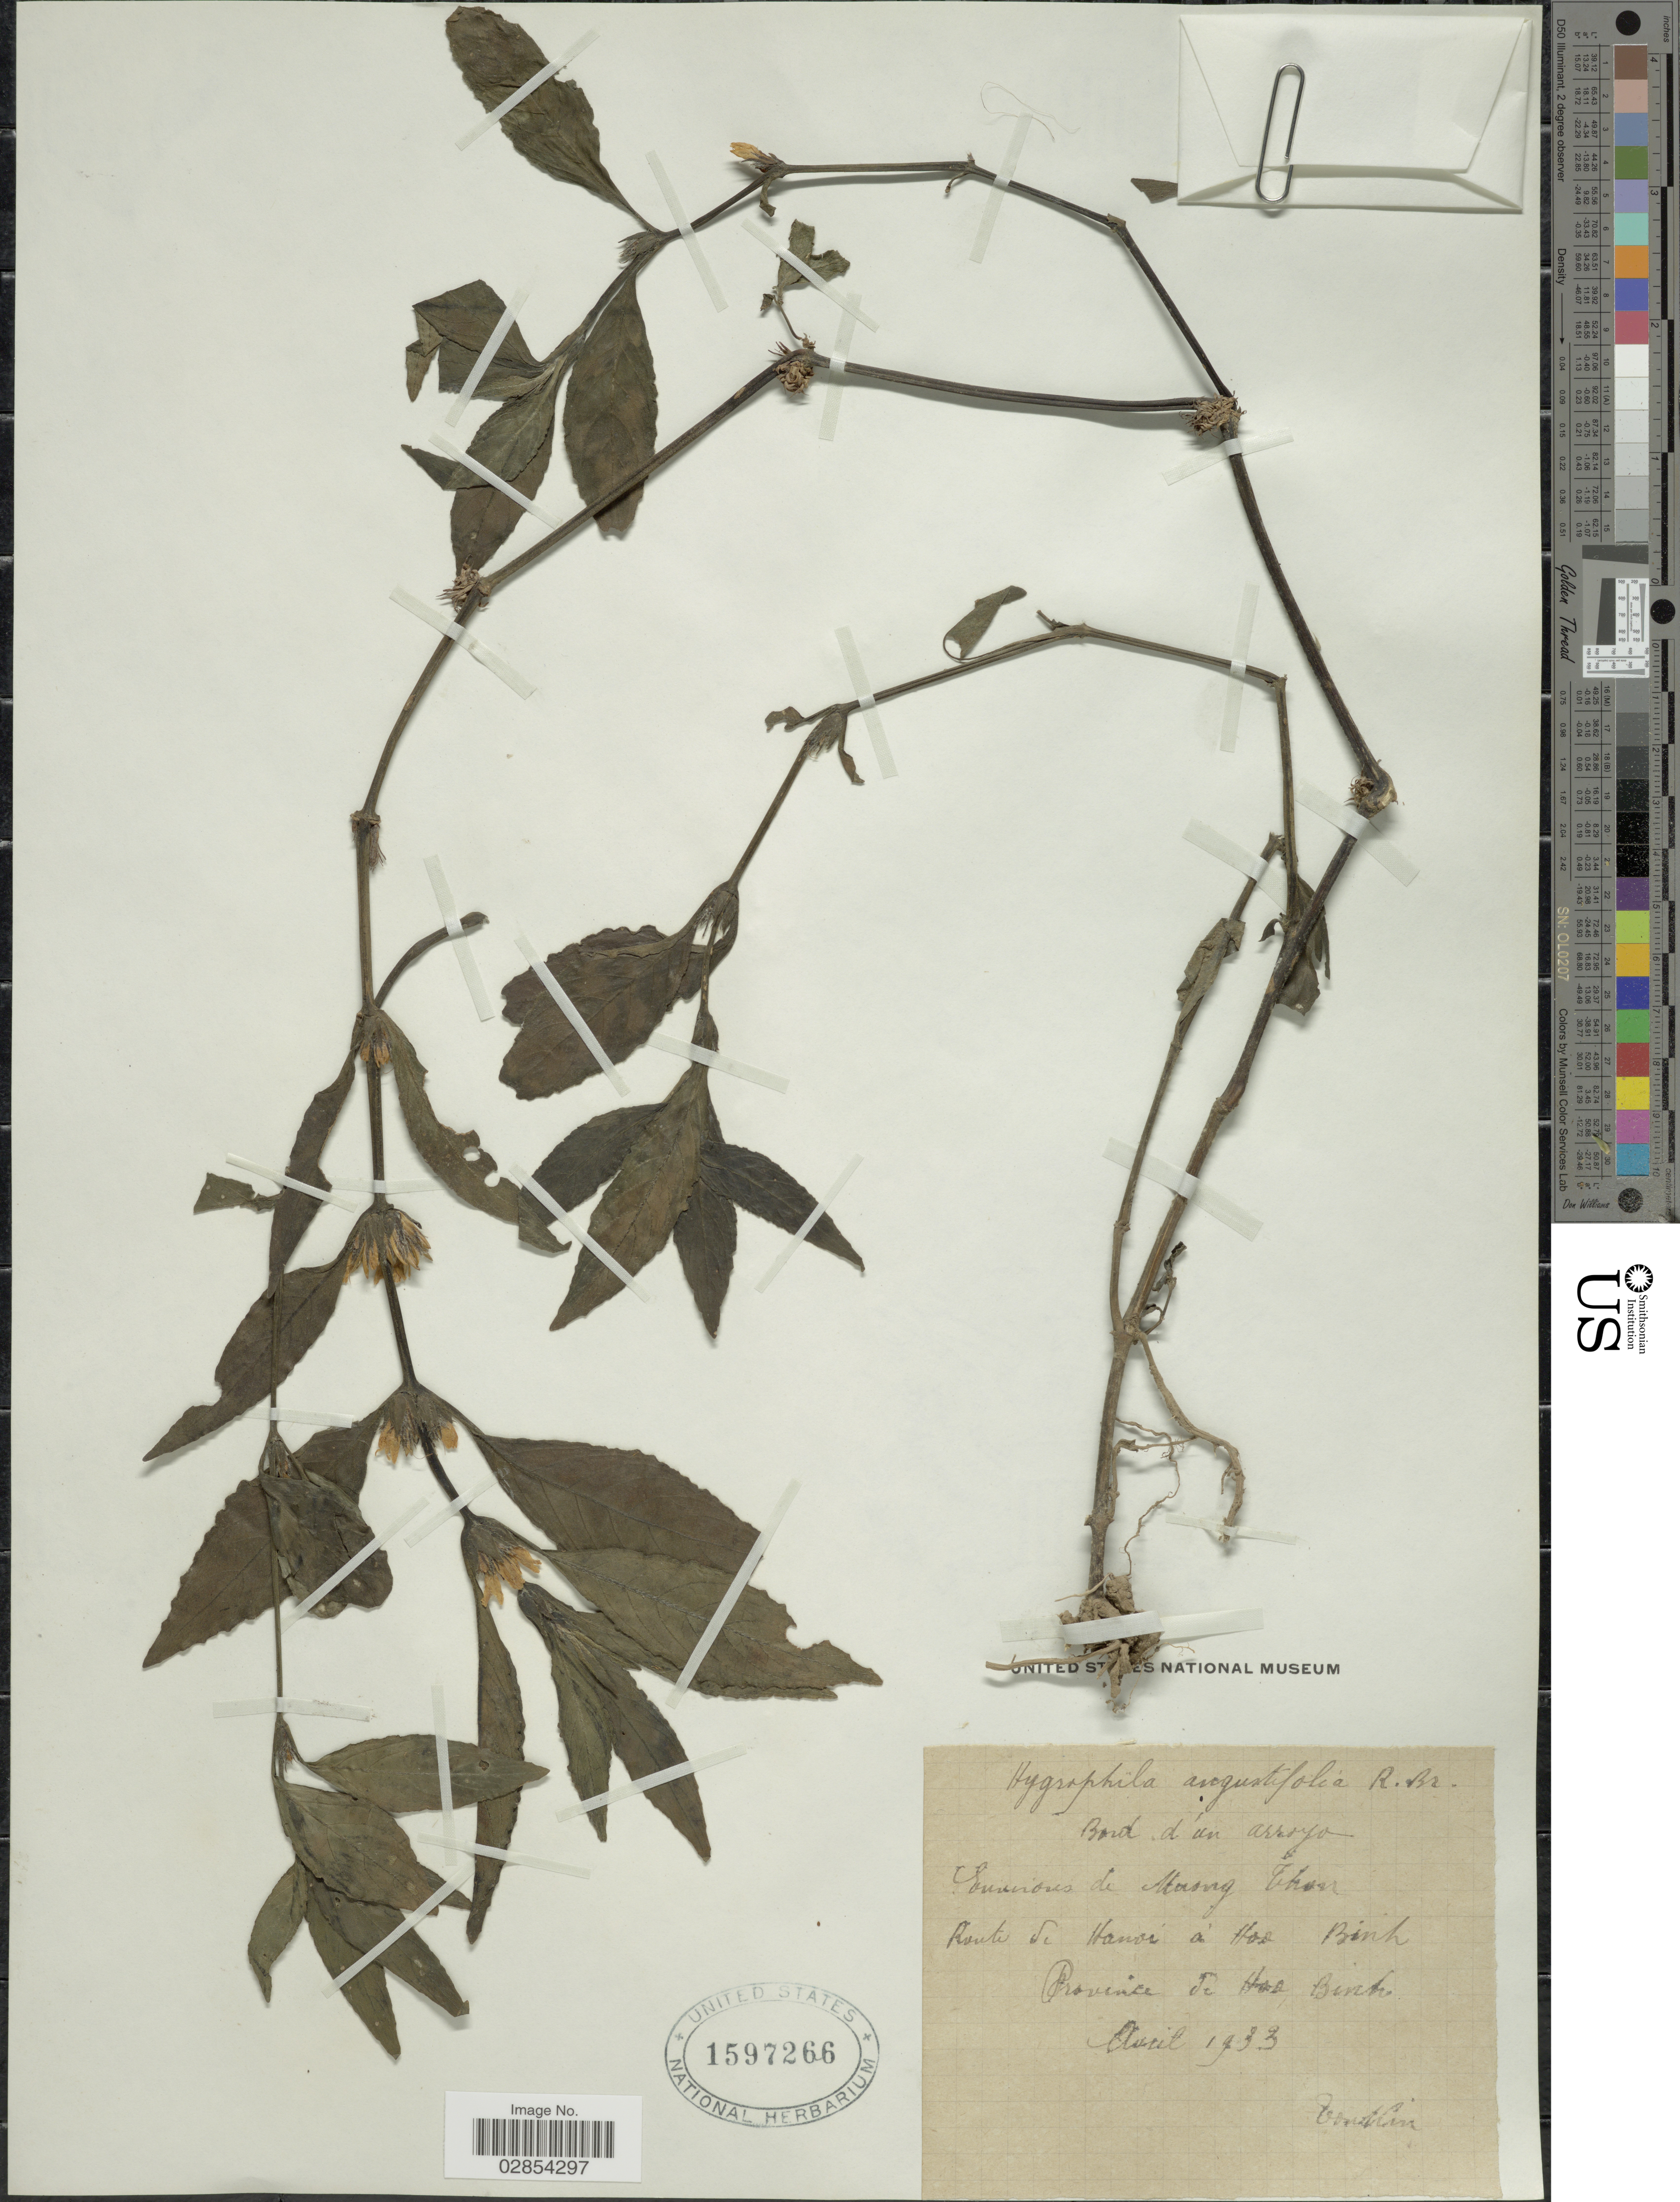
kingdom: Plantae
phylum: Tracheophyta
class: Magnoliopsida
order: Lamiales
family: Acanthaceae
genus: Hygrophila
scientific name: Hygrophila angustifolia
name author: R. Br.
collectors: A. Petelot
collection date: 1933-04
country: Vietnam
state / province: Hoa Binh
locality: Tonkin. Environs de Maong Thon. Route de Hanoi à Hoa Binh.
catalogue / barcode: US 1597266